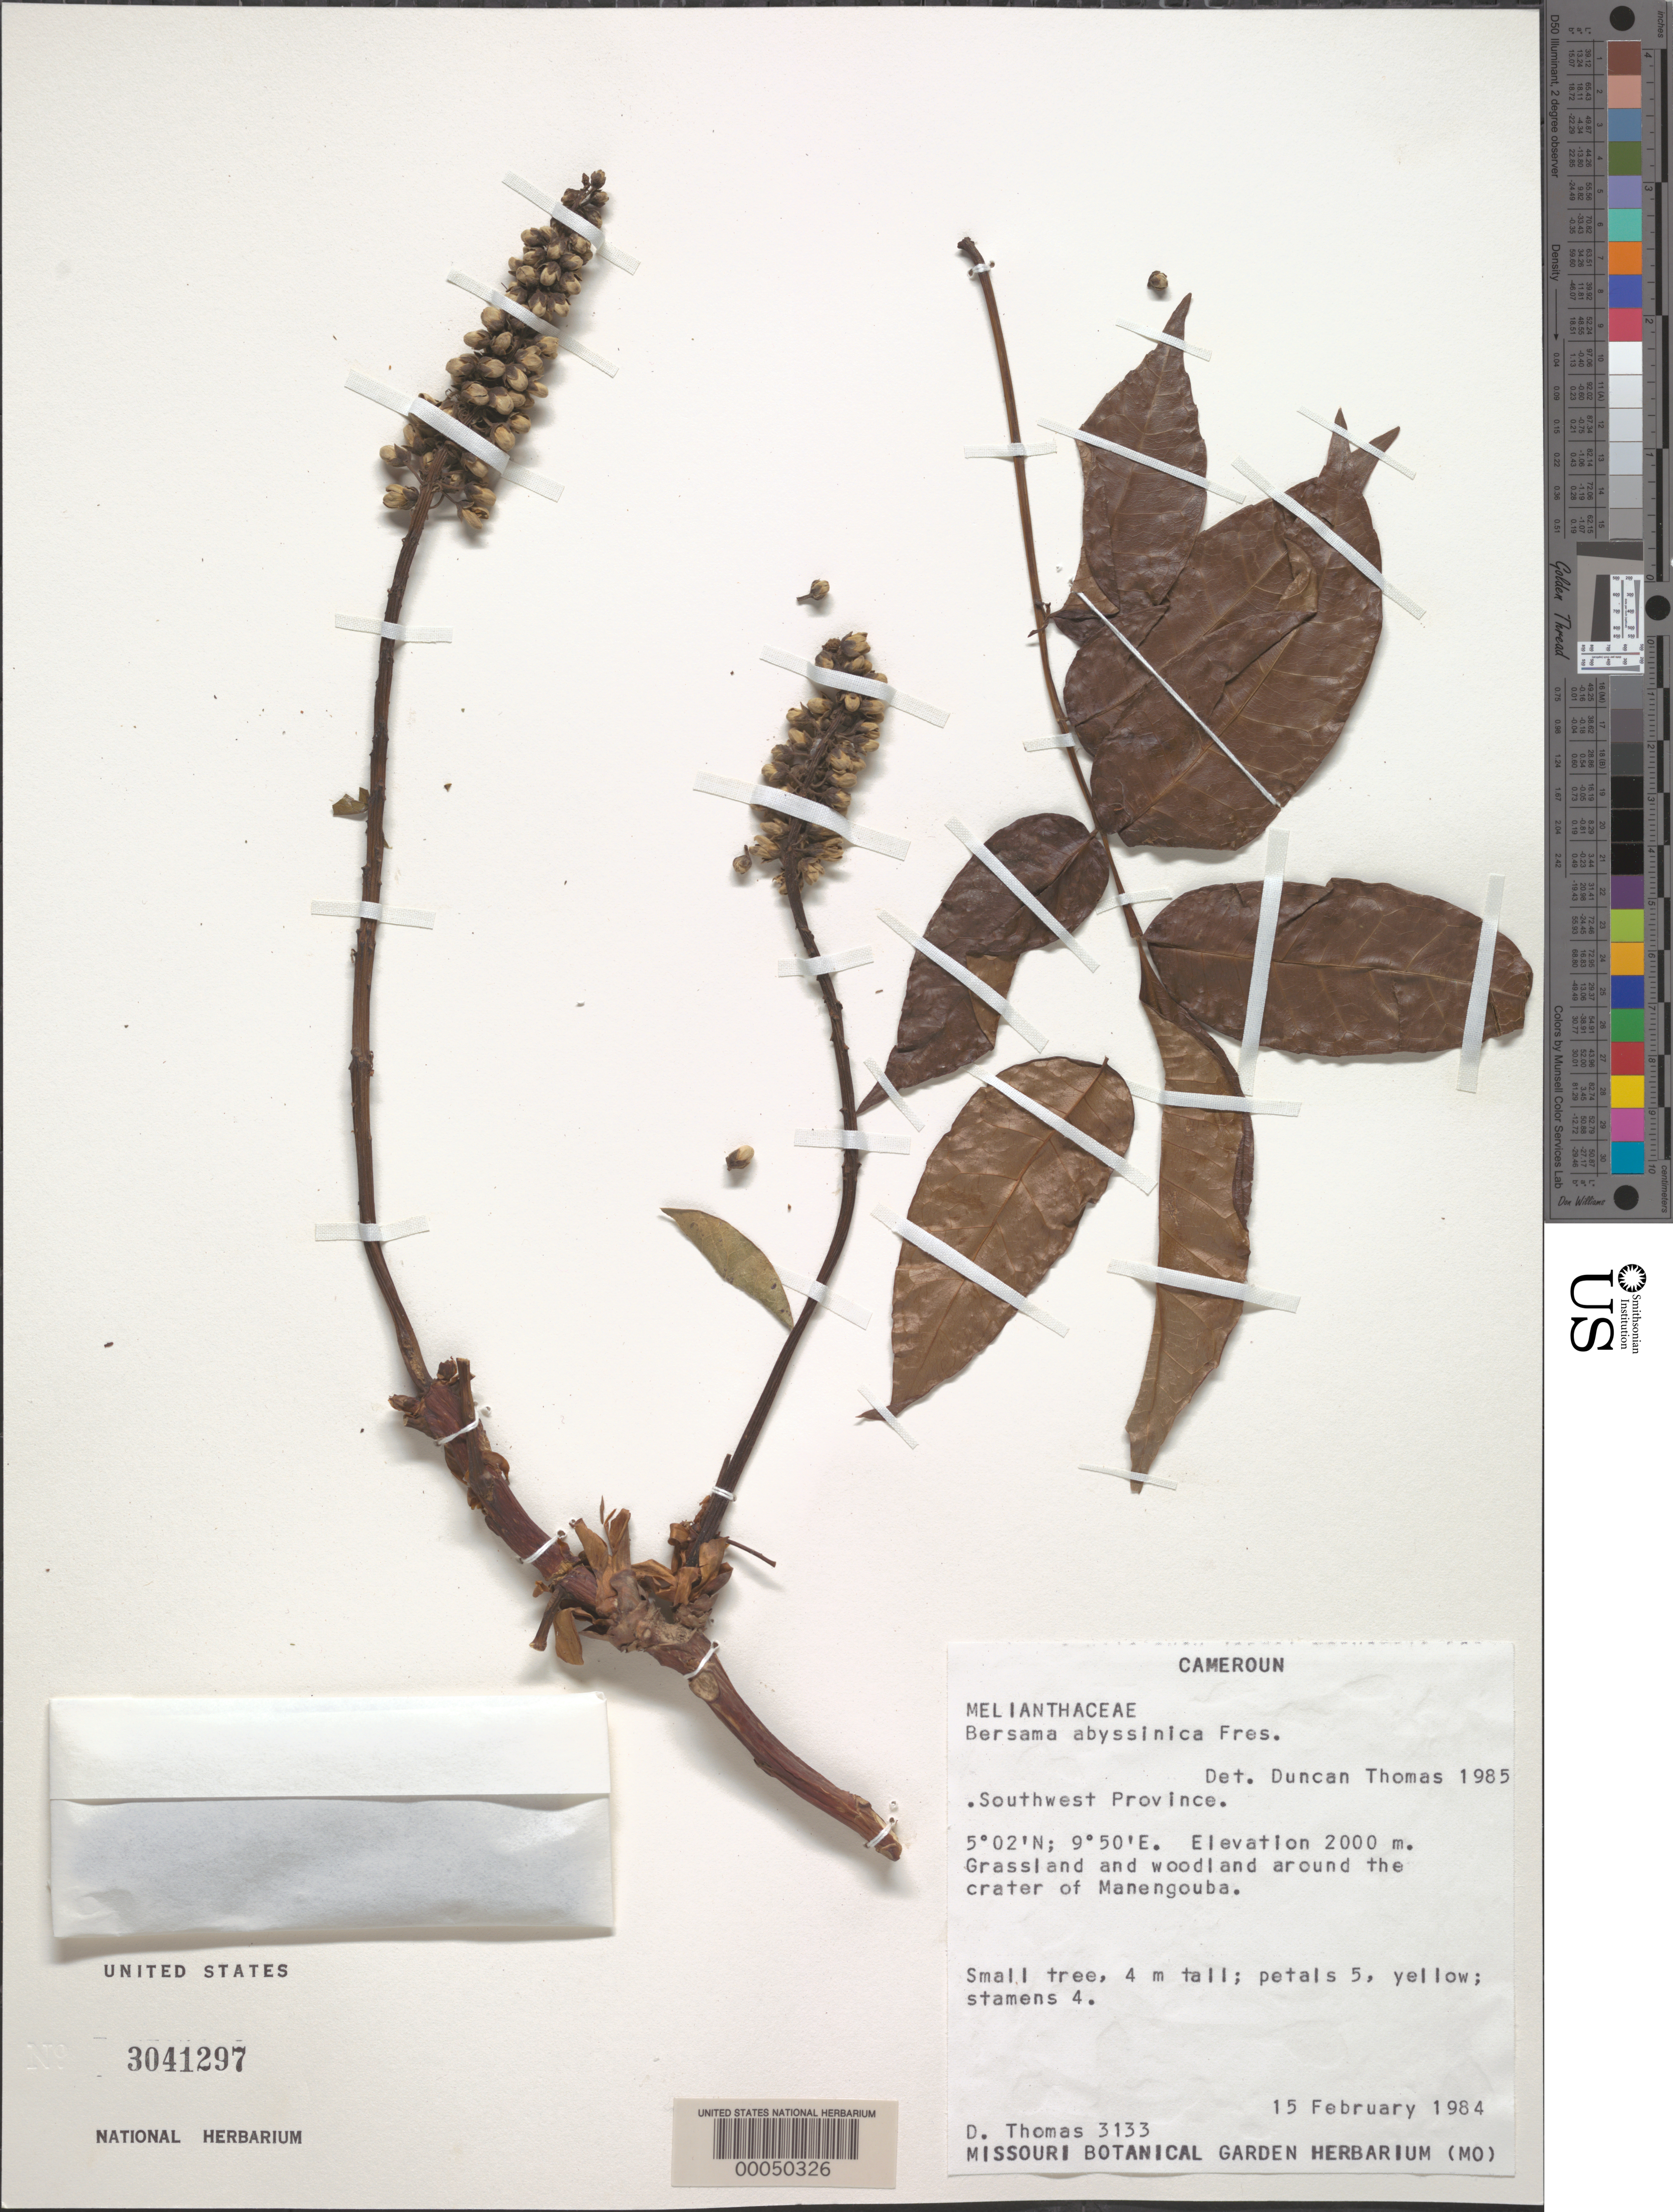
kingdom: Plantae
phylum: Tracheophyta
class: Magnoliopsida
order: Geraniales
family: Melianthaceae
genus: Bersama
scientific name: Bersama abyssinica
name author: Fresen.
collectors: D. Thomas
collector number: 3133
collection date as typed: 15 Feb 1984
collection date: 1984-02-15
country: Cameroon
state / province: Sud-Ouest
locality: Grassland and woodland around crater of manengouba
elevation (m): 2000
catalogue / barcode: US 3041297